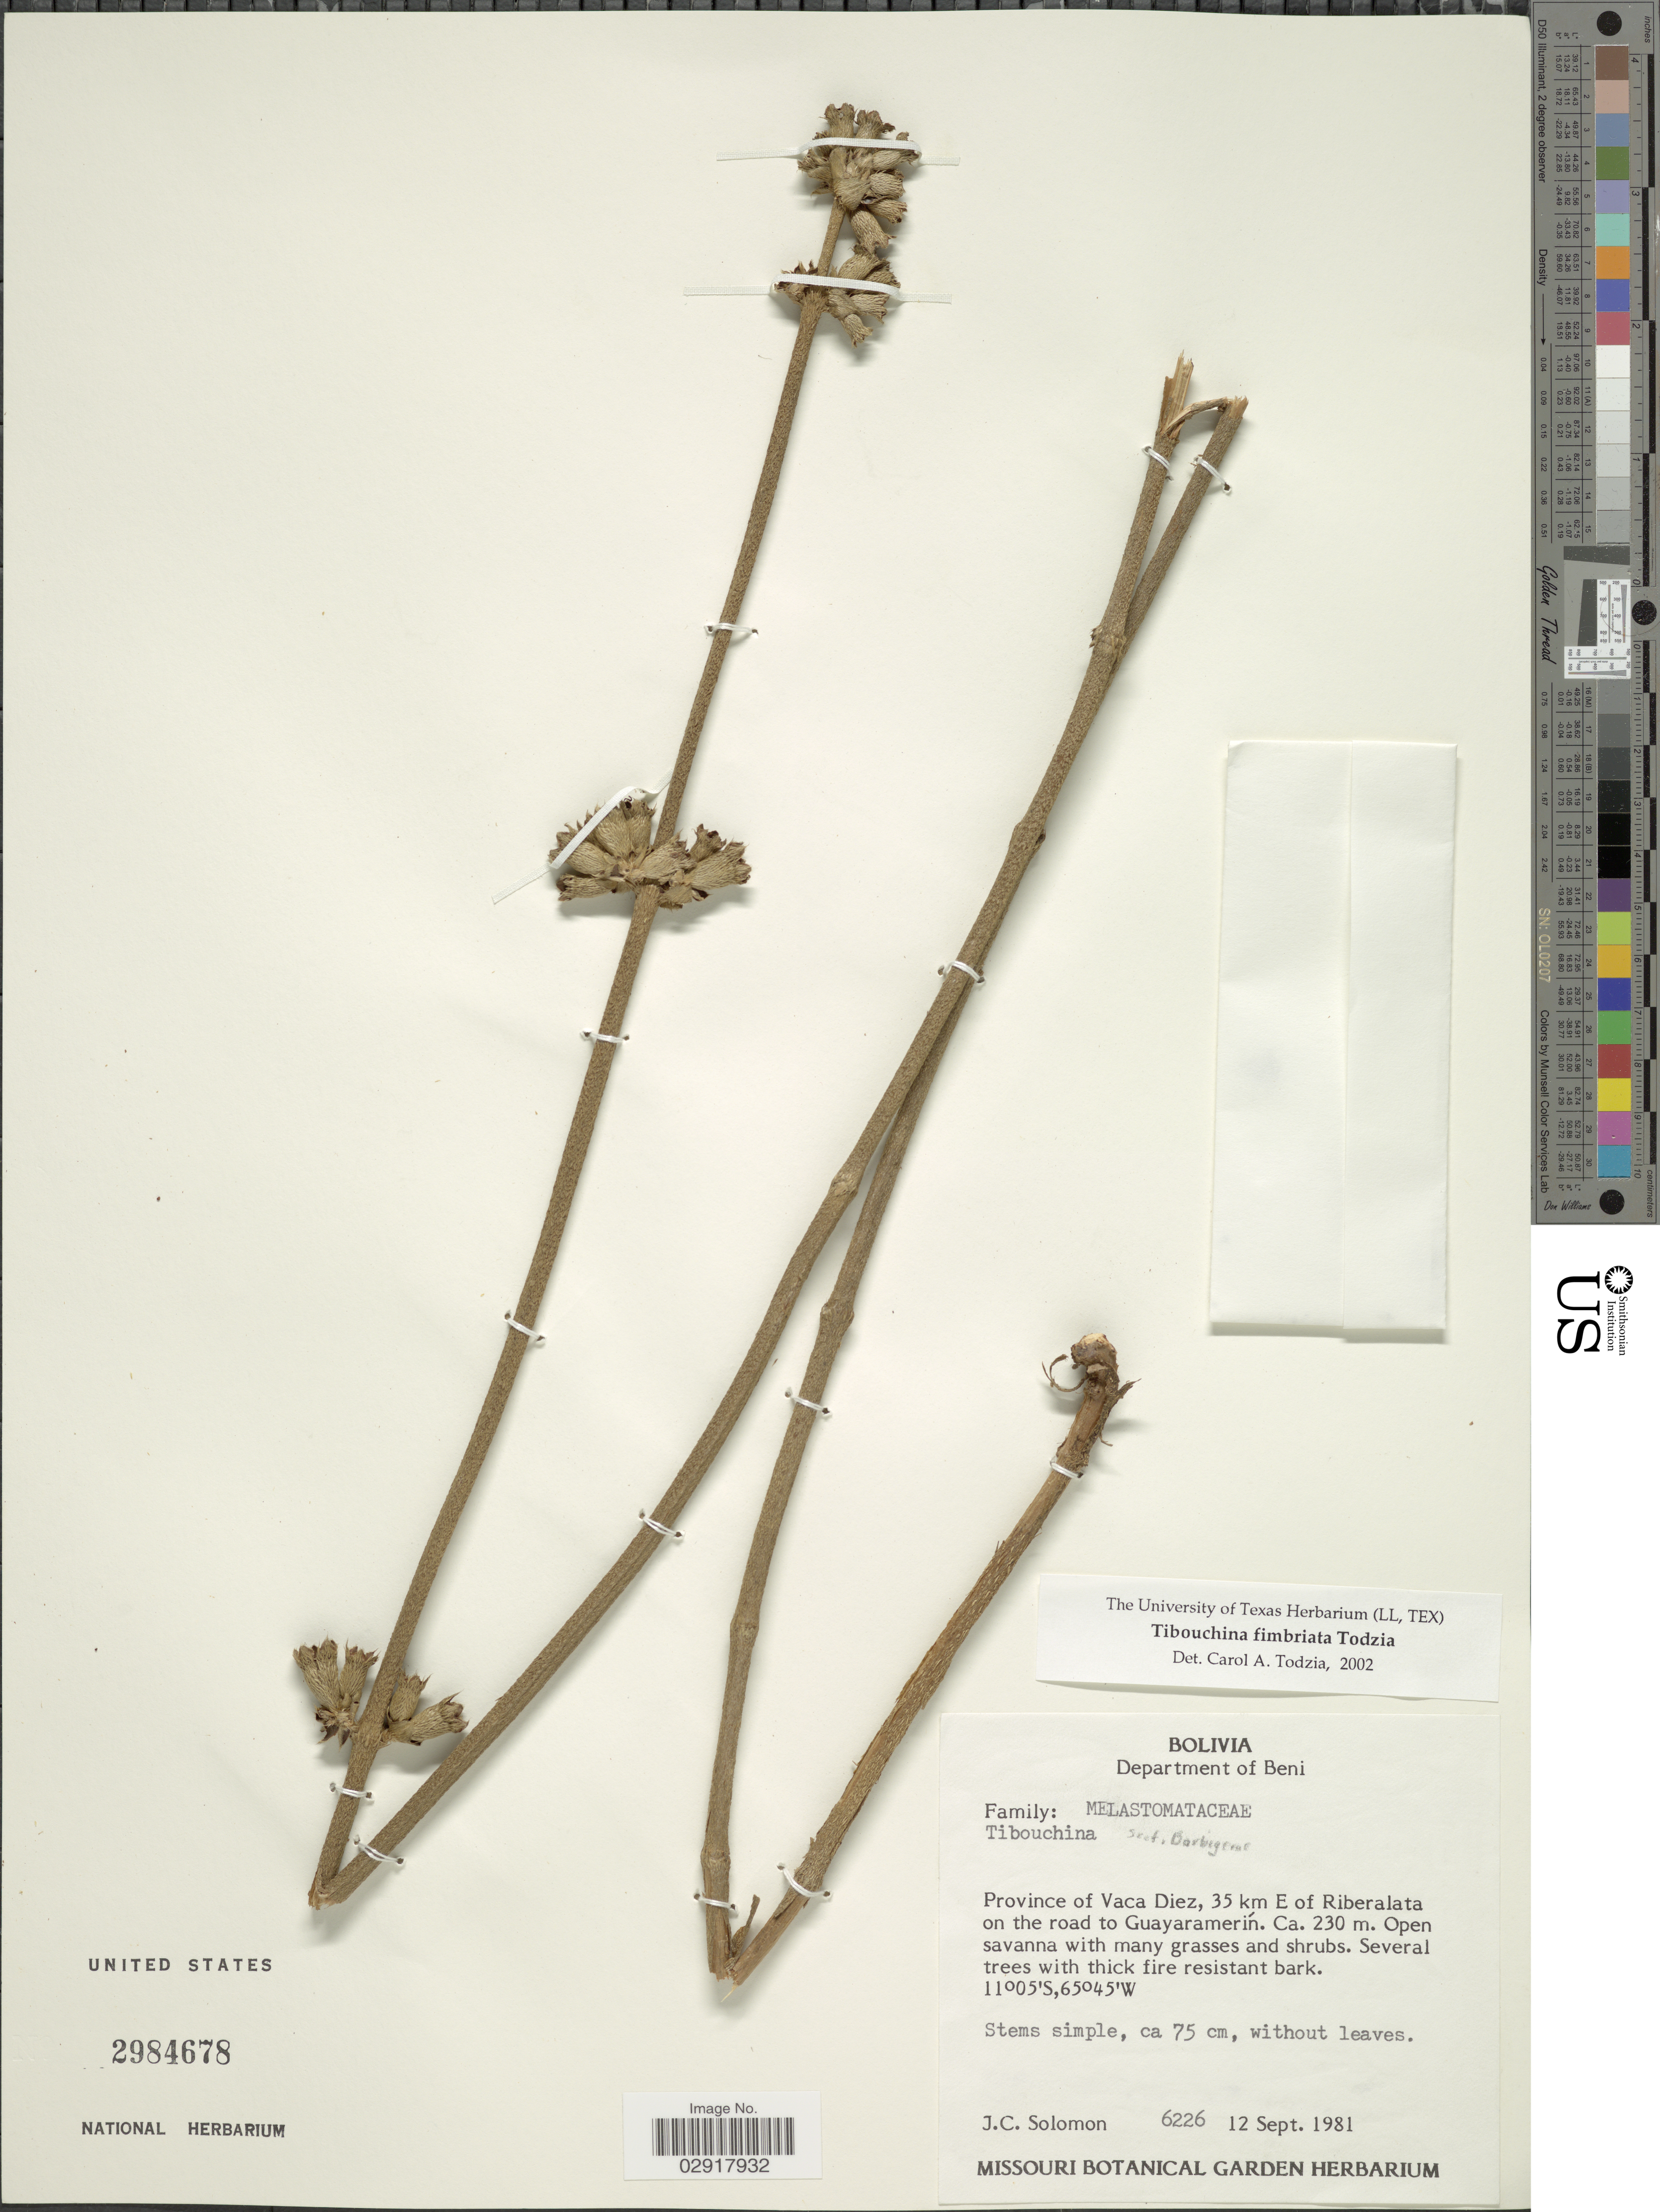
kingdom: Plantae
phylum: Tracheophyta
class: Magnoliopsida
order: Myrtales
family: Melastomataceae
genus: Tibouchina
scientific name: Tibouchina sp.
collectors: J. C. Solomon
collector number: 6226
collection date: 1981-09-12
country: Bolivia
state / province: Beni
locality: Department of Beni. Province of Vaca Diez, 35 km E of Riberalata on the road to Guayaramerín.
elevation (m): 230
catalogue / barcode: US 2984678